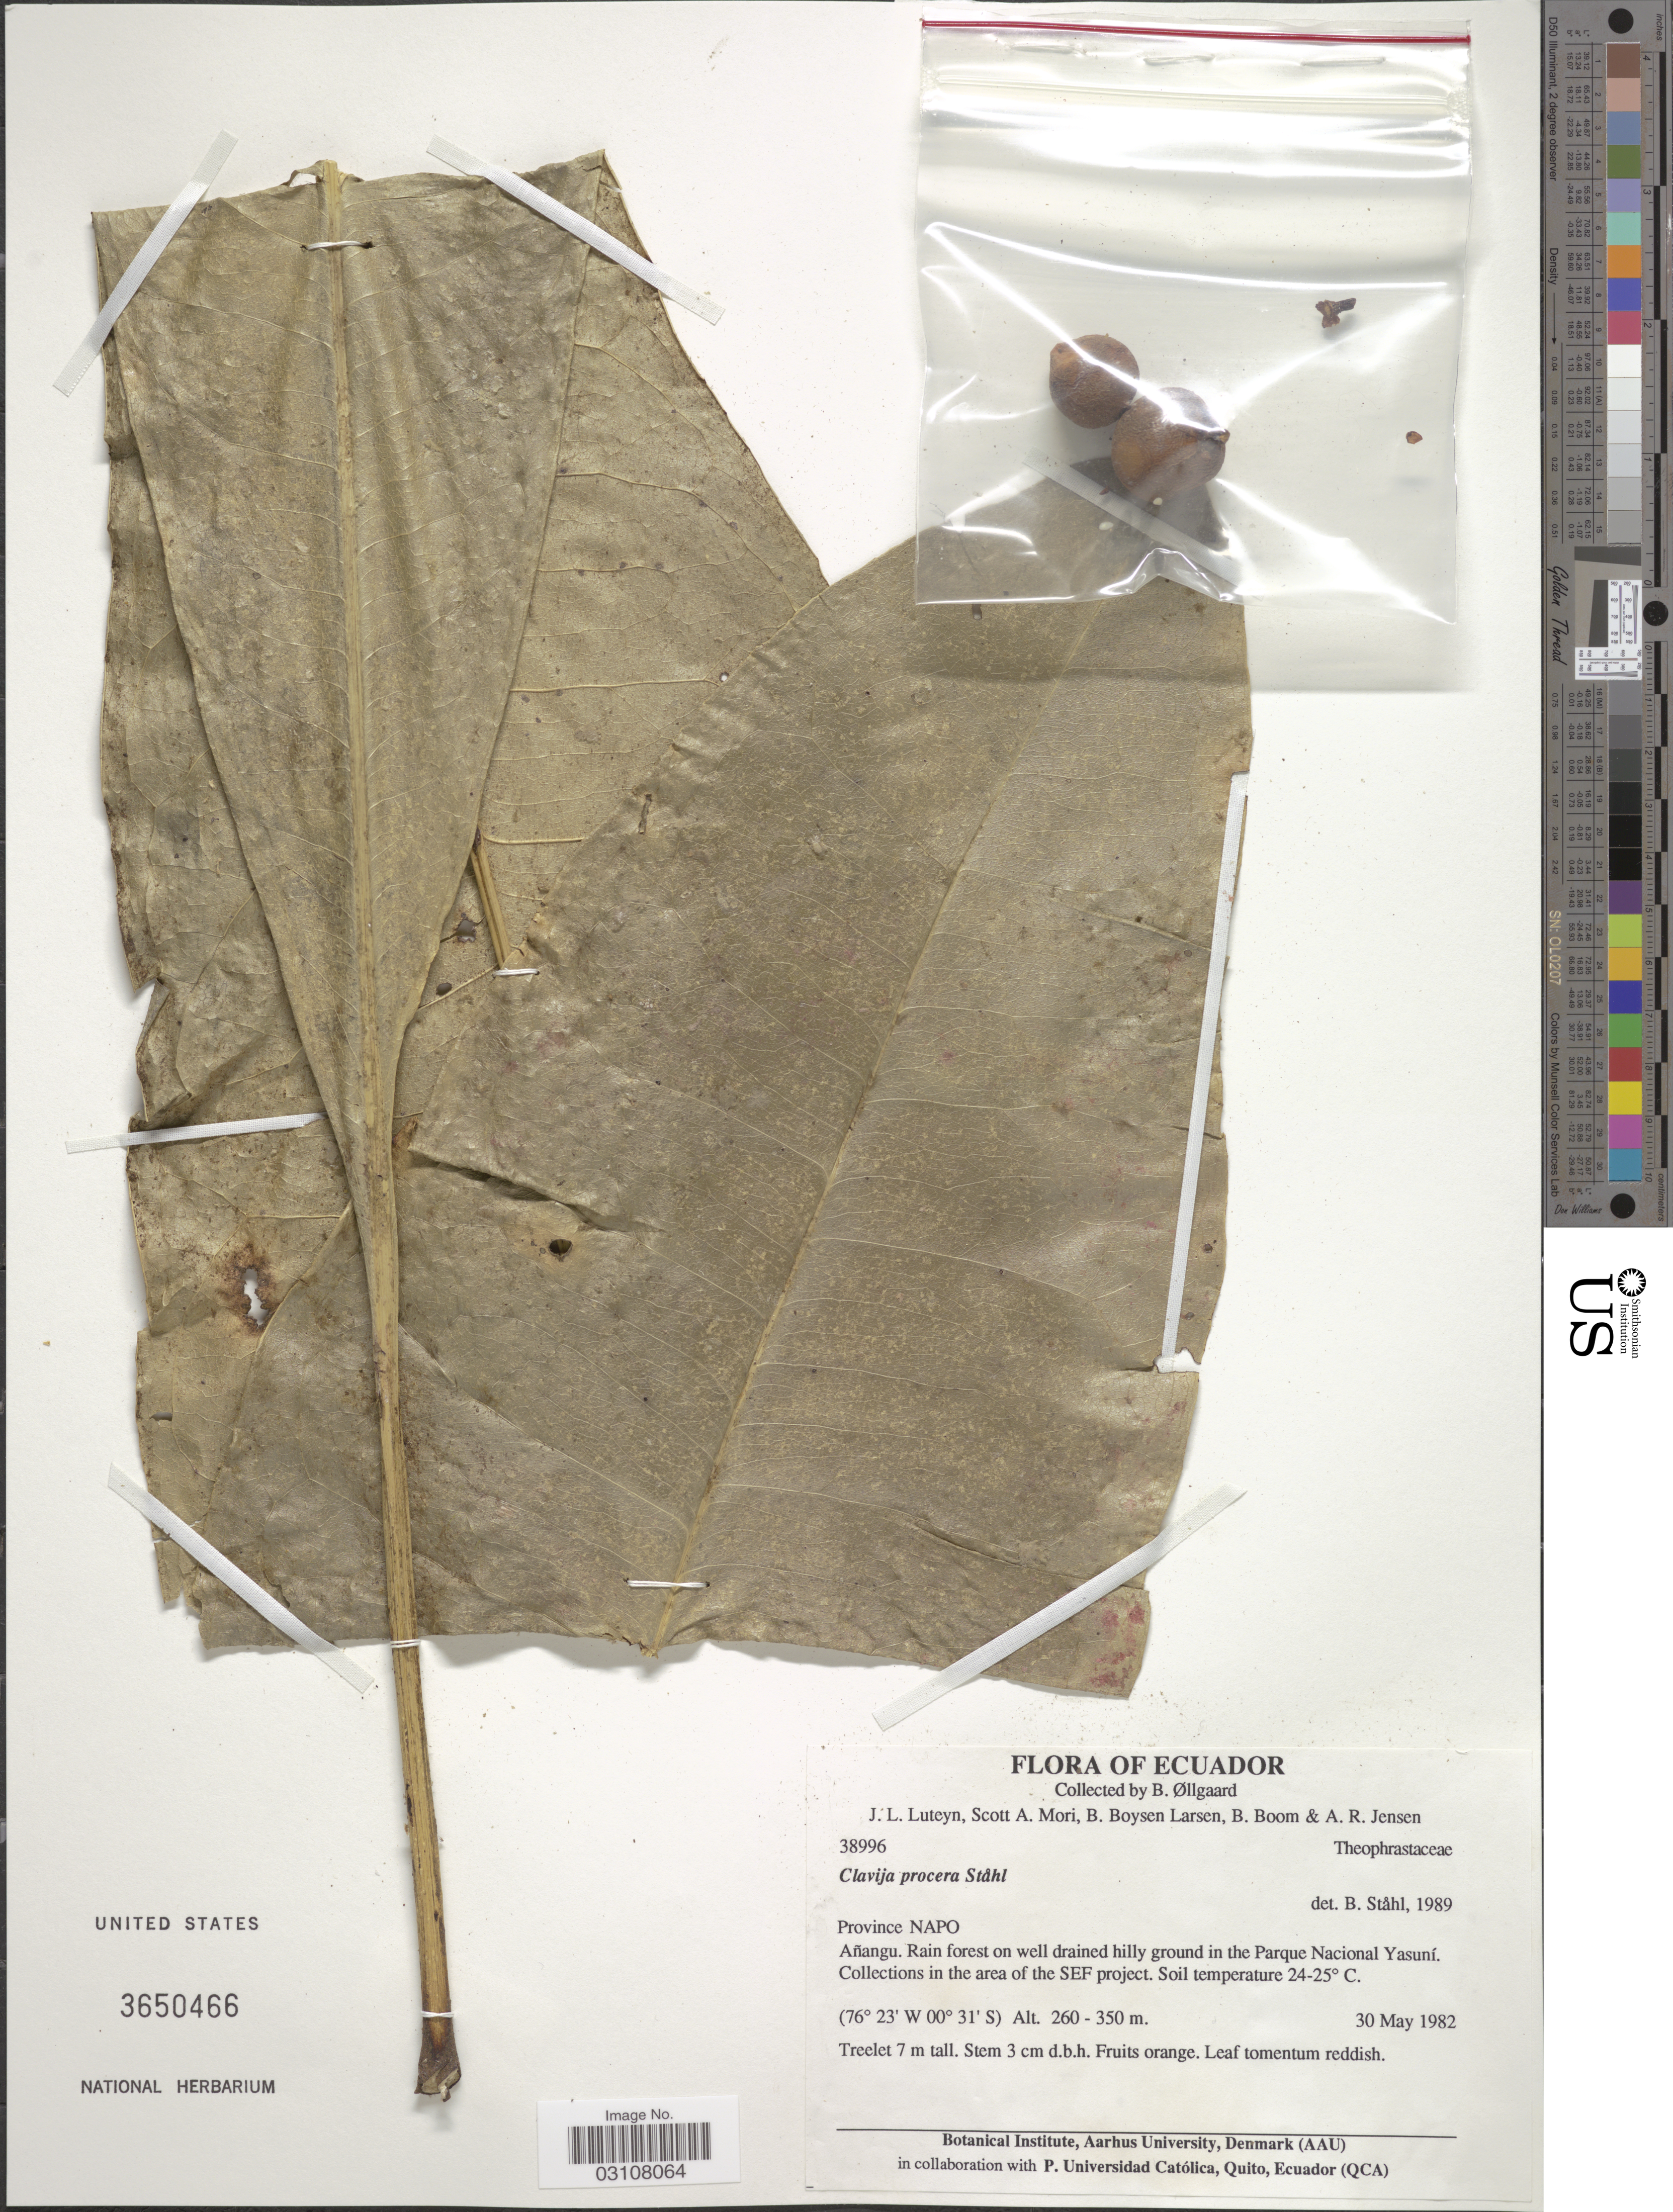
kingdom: Plantae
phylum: Tracheophyta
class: Magnoliopsida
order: Ericales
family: Primulaceae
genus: Clavija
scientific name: Clavija procera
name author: B. Ståhl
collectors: B. Øllgaard, J. Luteyn, S. Mori, B. Boysen Larsen & et al.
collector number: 38996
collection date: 1982-05-30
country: Ecuador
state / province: Napo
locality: Añangu. Rain forest on well drained hilly ground in the Parque Nacional Yasuní. Collections in the area of the SEF project.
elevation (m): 260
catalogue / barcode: US 3650466